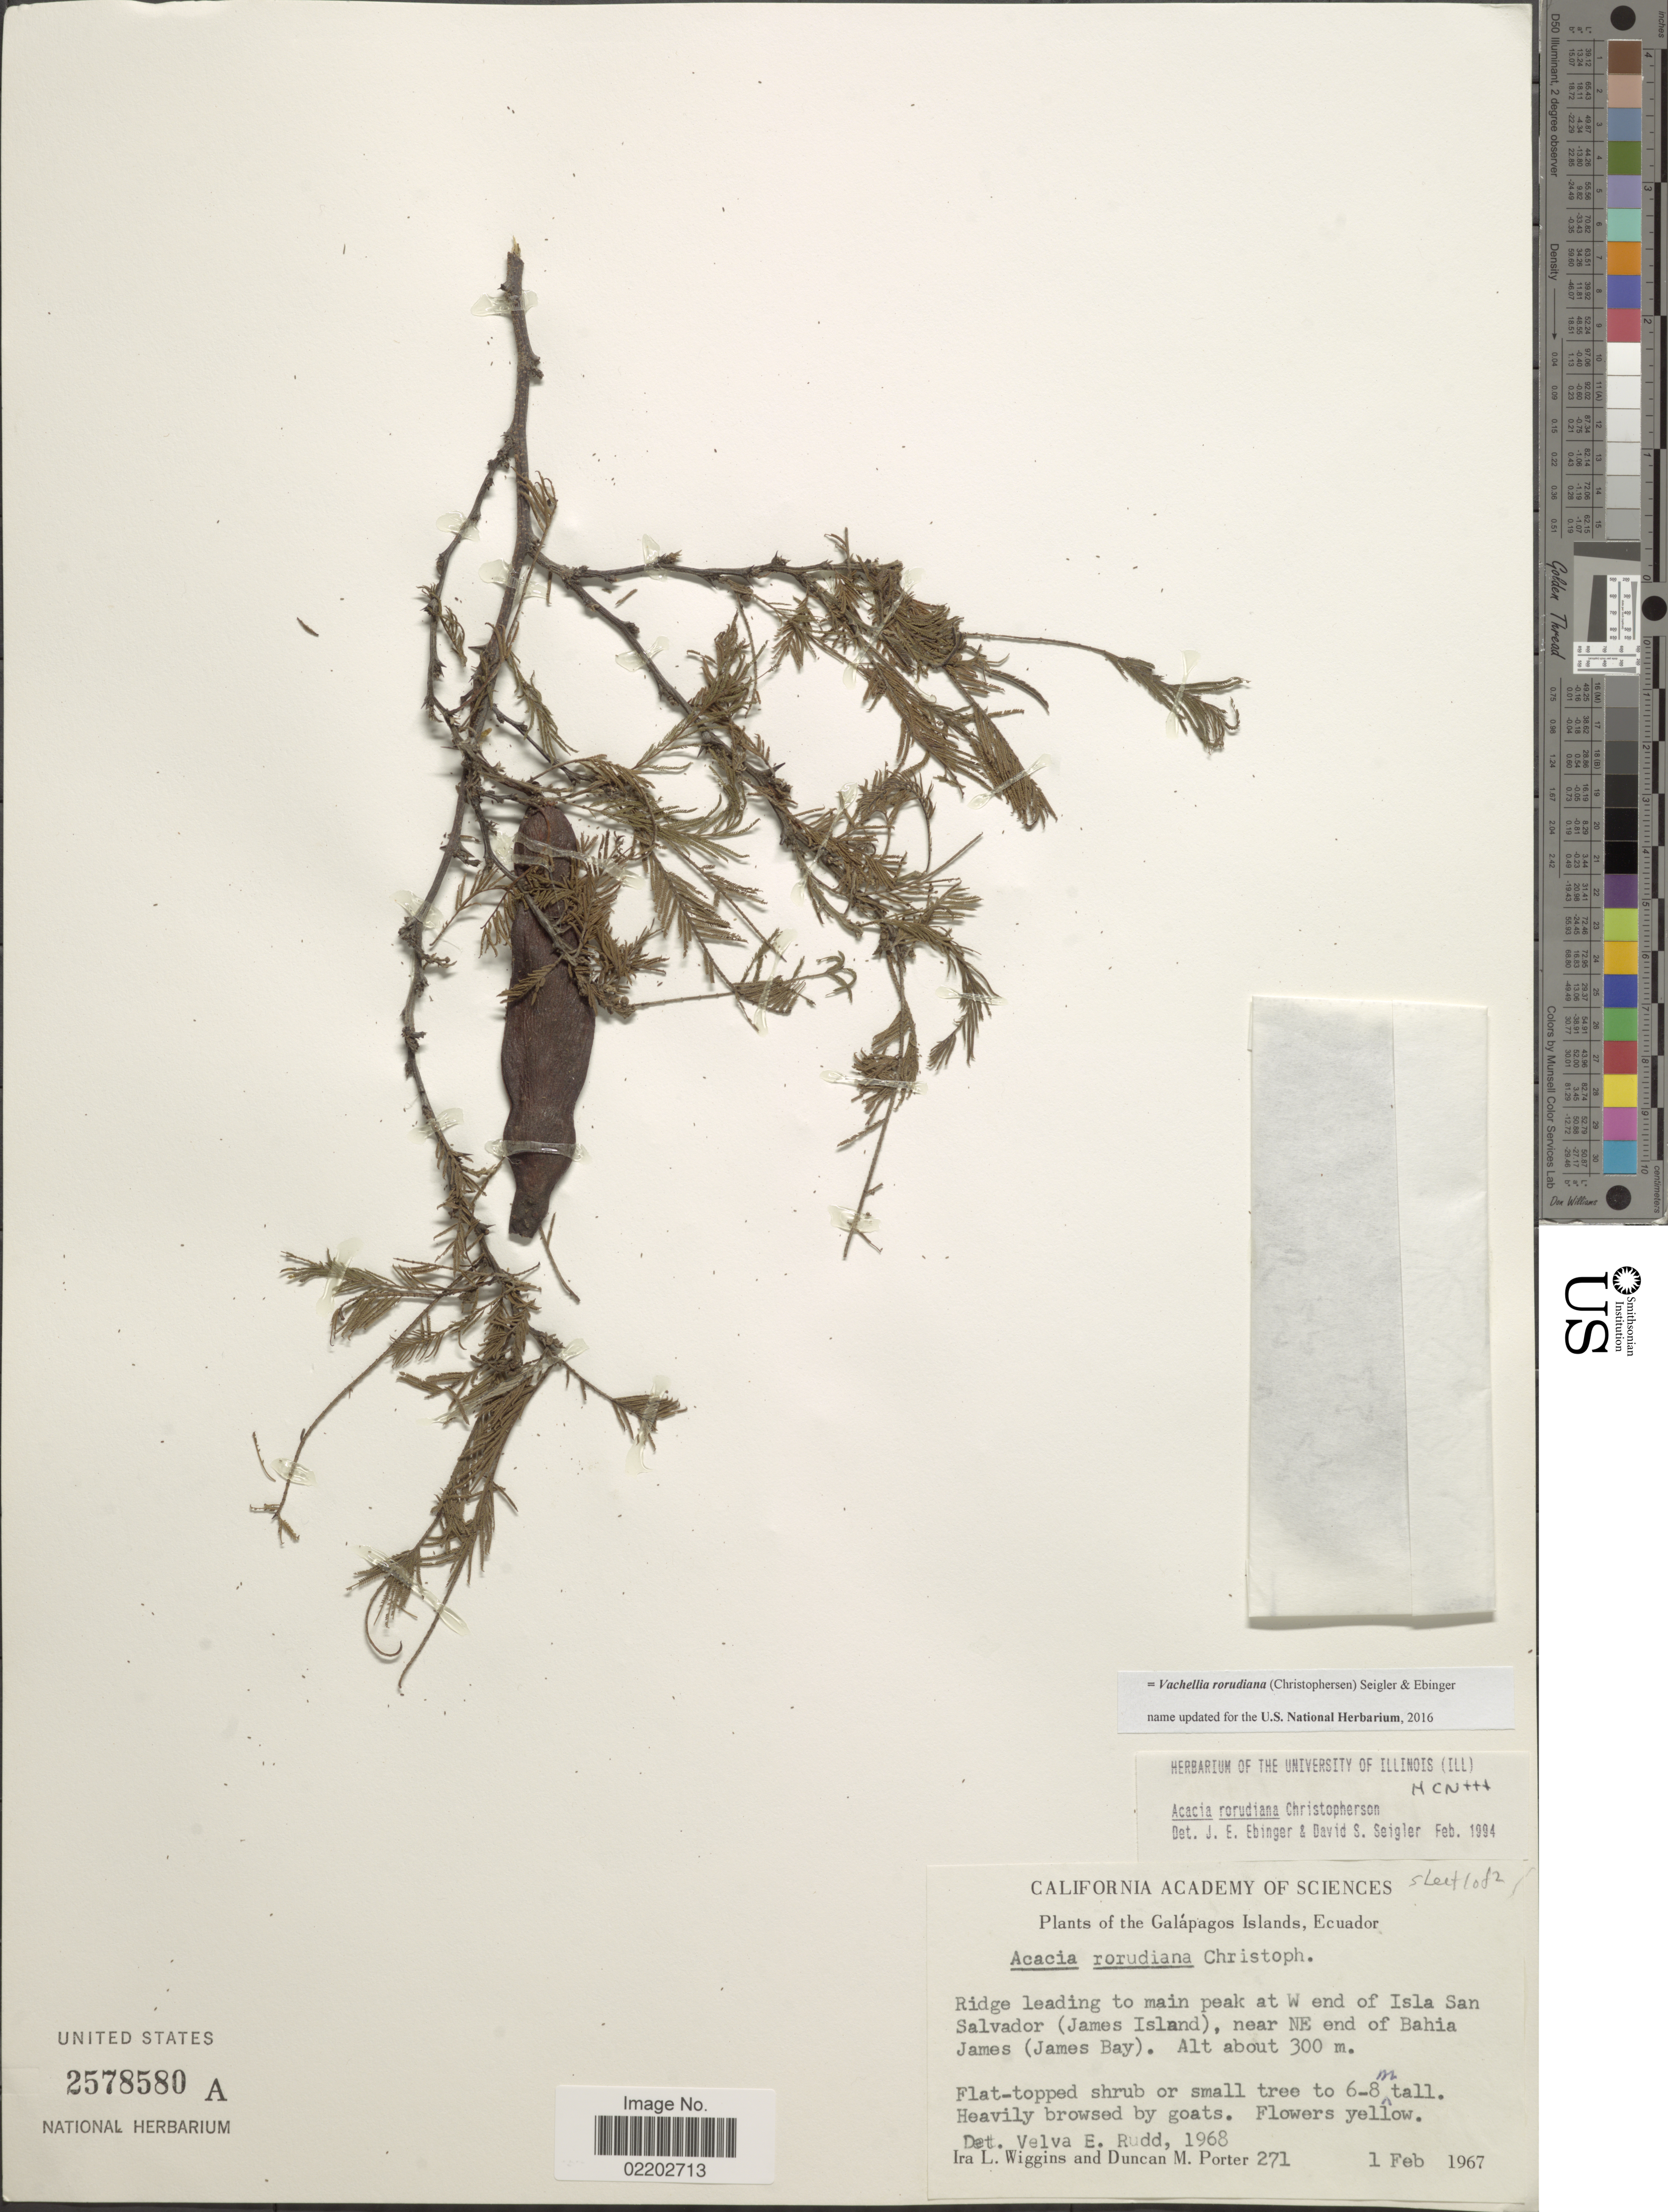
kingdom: Plantae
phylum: Tracheophyta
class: Magnoliopsida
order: Fabales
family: Fabaceae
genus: Vachellia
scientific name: Vachellia rorudiana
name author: (Christoph.) Seigler & Ebinger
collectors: I. L. Wiggins & D. Porter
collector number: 271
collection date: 1967-02-01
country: Ecuador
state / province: Colón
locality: Galápagos Islands, Ridge leading to main peak at W end of Isla San Salvador (James Island) near NE end of Bahia James (James Bay)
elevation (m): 300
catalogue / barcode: US 2578580A